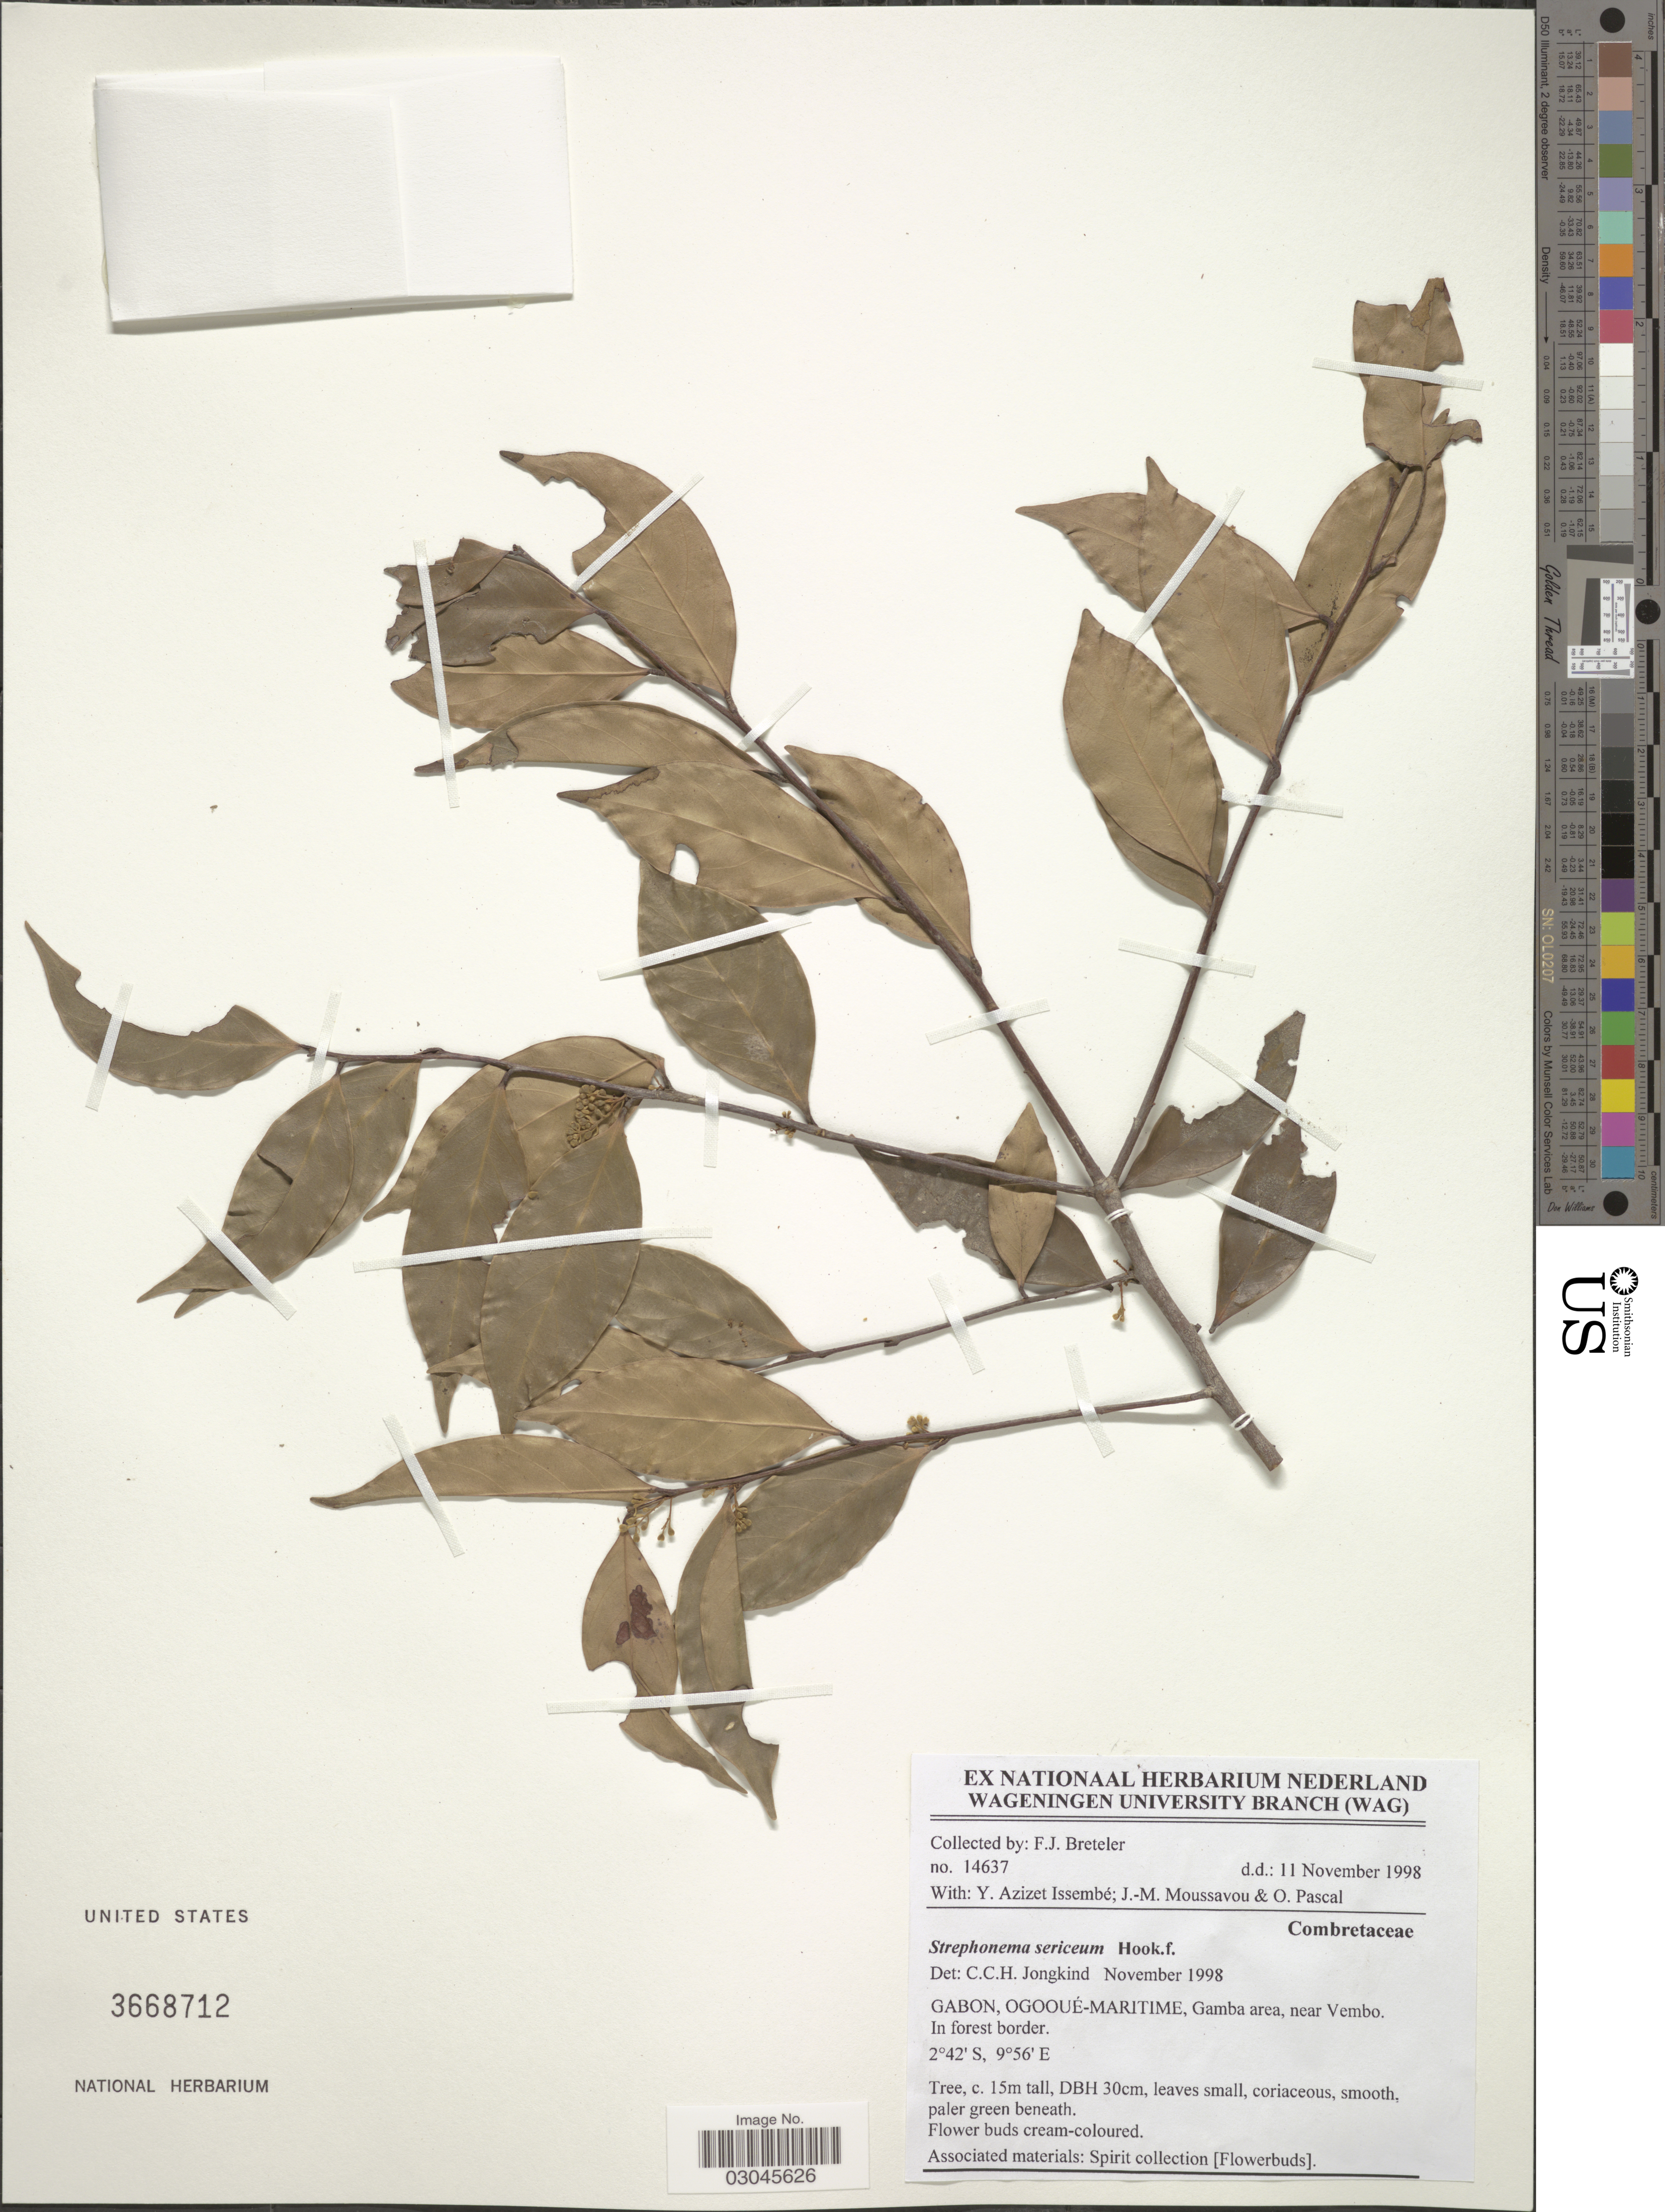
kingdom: Plantae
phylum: Tracheophyta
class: Magnoliopsida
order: Myrtales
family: Combretaceae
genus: Strephonema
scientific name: Strephonema sericeum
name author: Hook. f.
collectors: F. J. Breteler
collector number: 14637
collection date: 1998-11-11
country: Gabon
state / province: Ogooue-Maritime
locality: Gamba area, near Vembo.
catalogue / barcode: US 3668712